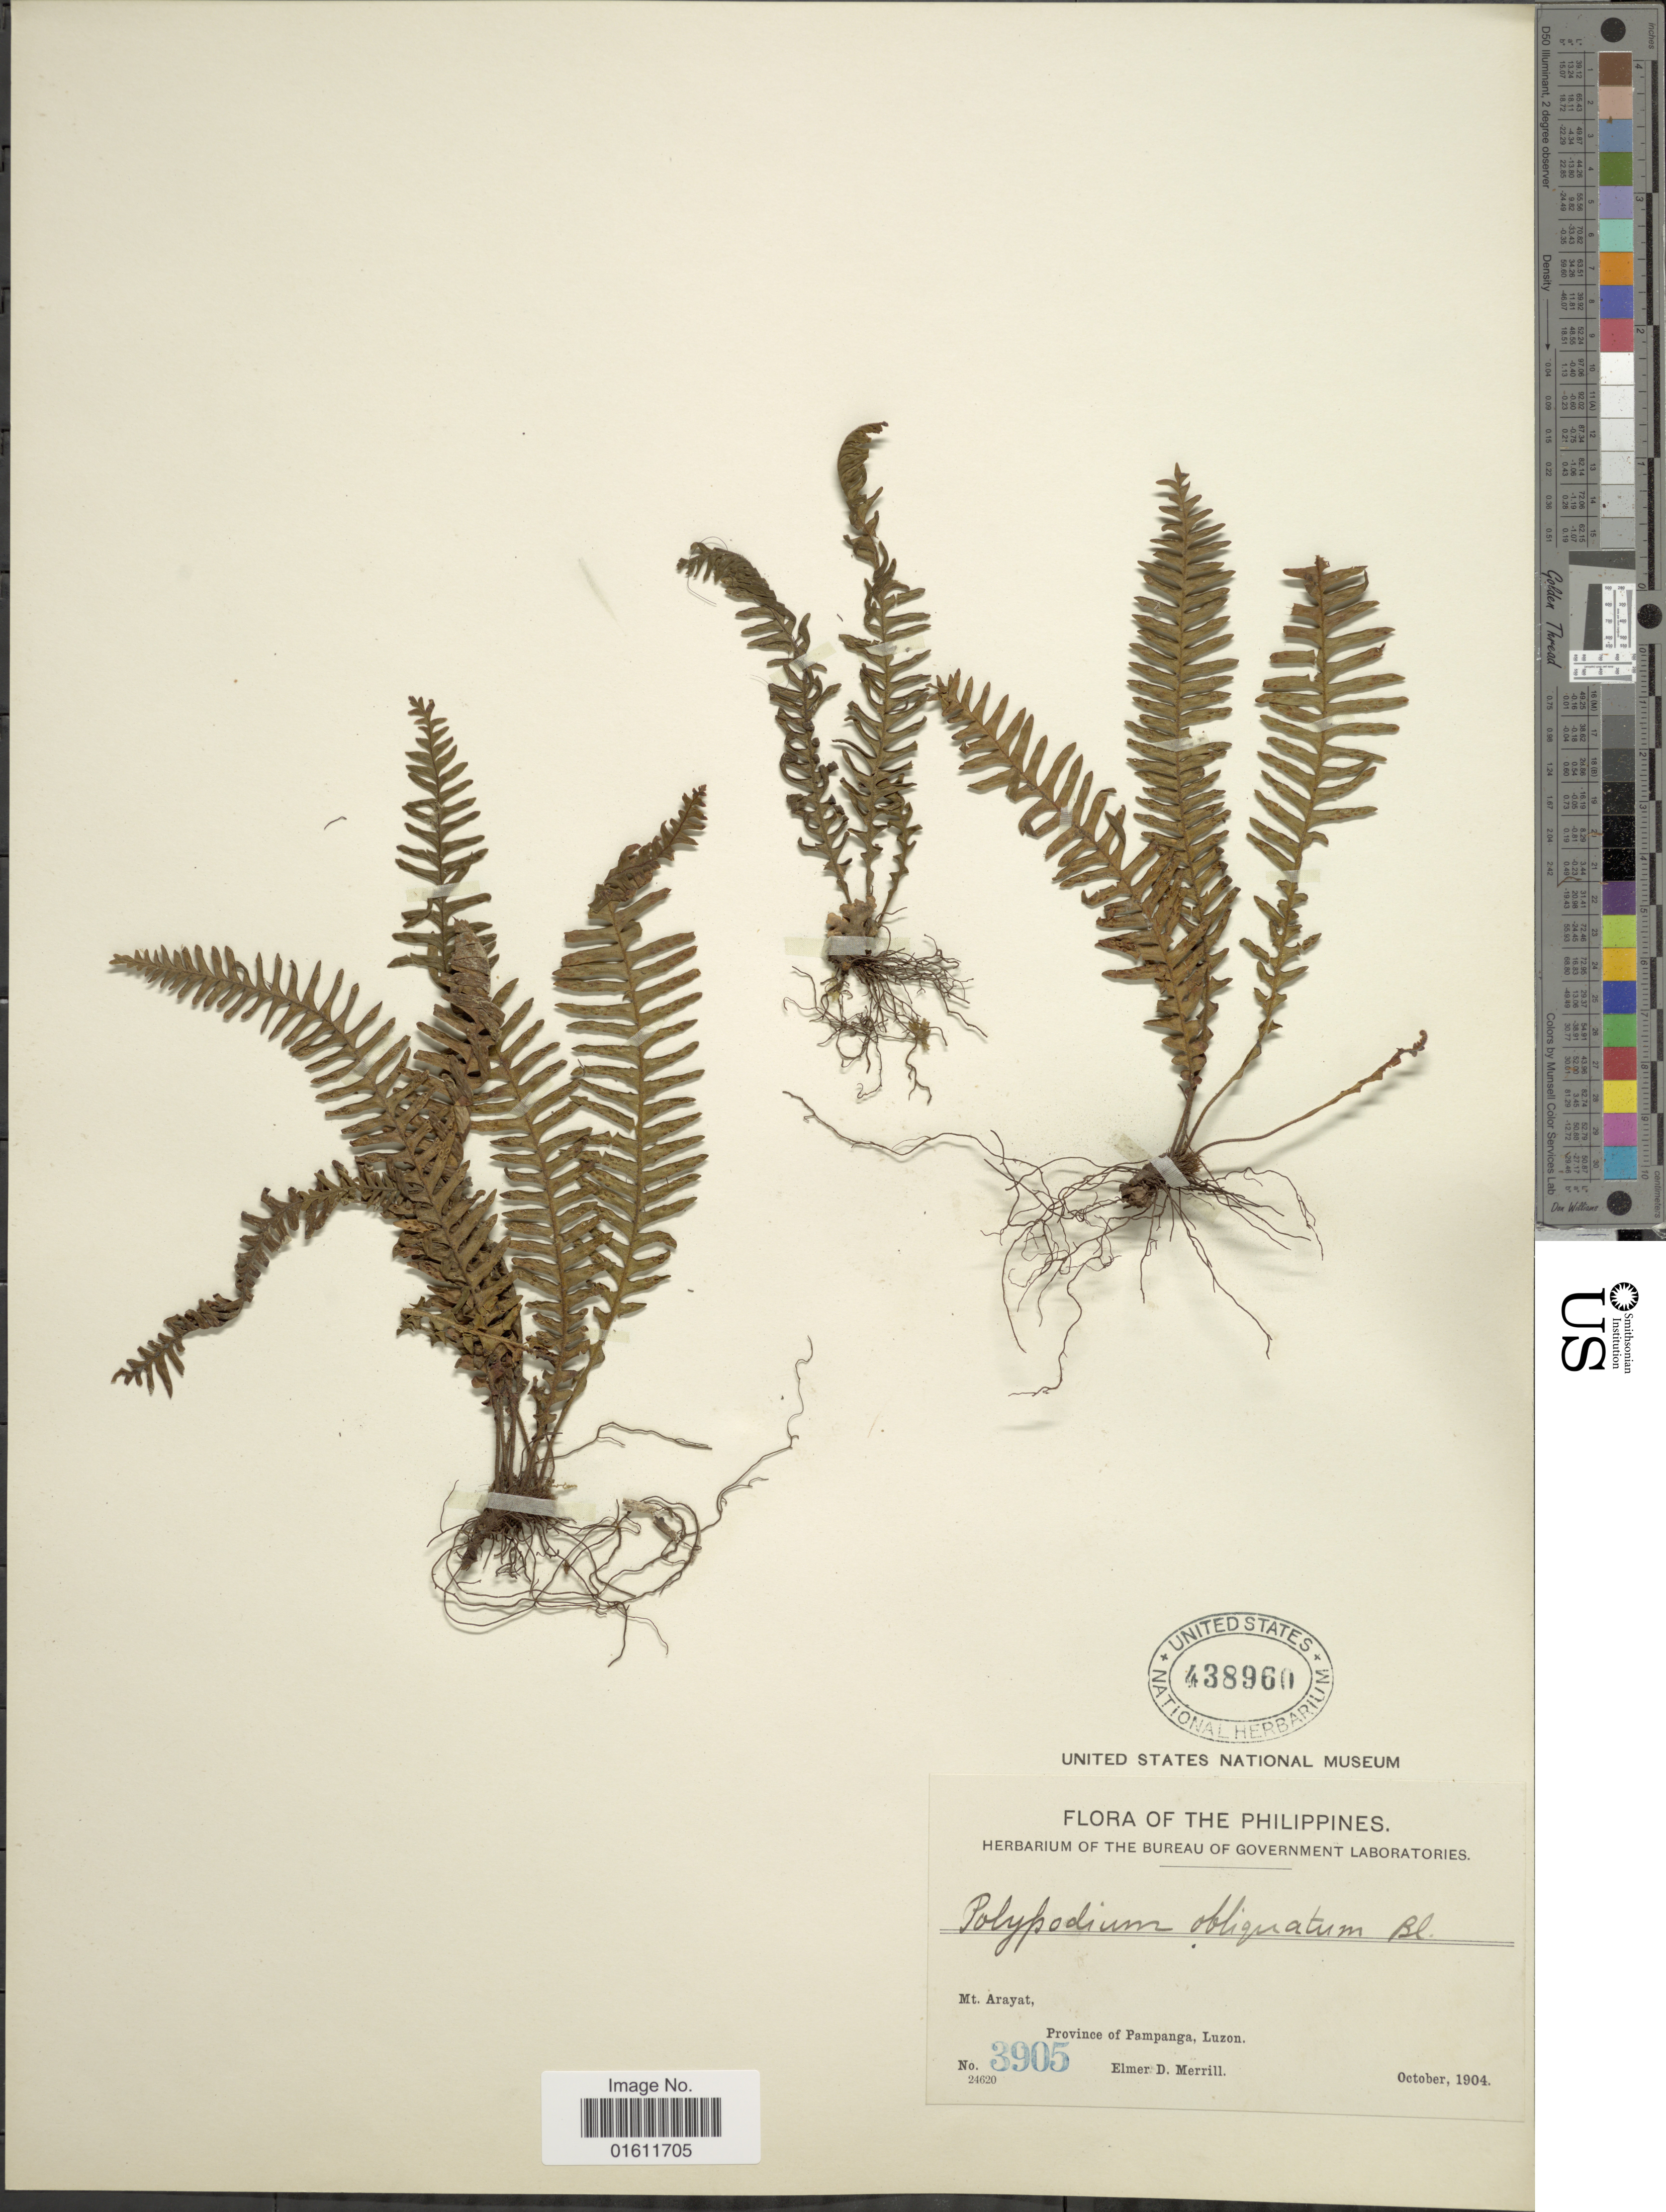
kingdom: Plantae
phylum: Tracheophyta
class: Polypodiopsida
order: Polypodiales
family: Polypodiaceae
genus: Prosaptia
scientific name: Prosaptia obliquata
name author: (Blume) Mett.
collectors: E. D. Merrill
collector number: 3905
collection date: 1904-10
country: Philippines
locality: Luzon, Mt. Arayat, Province of Pampanga.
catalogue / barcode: US 438960